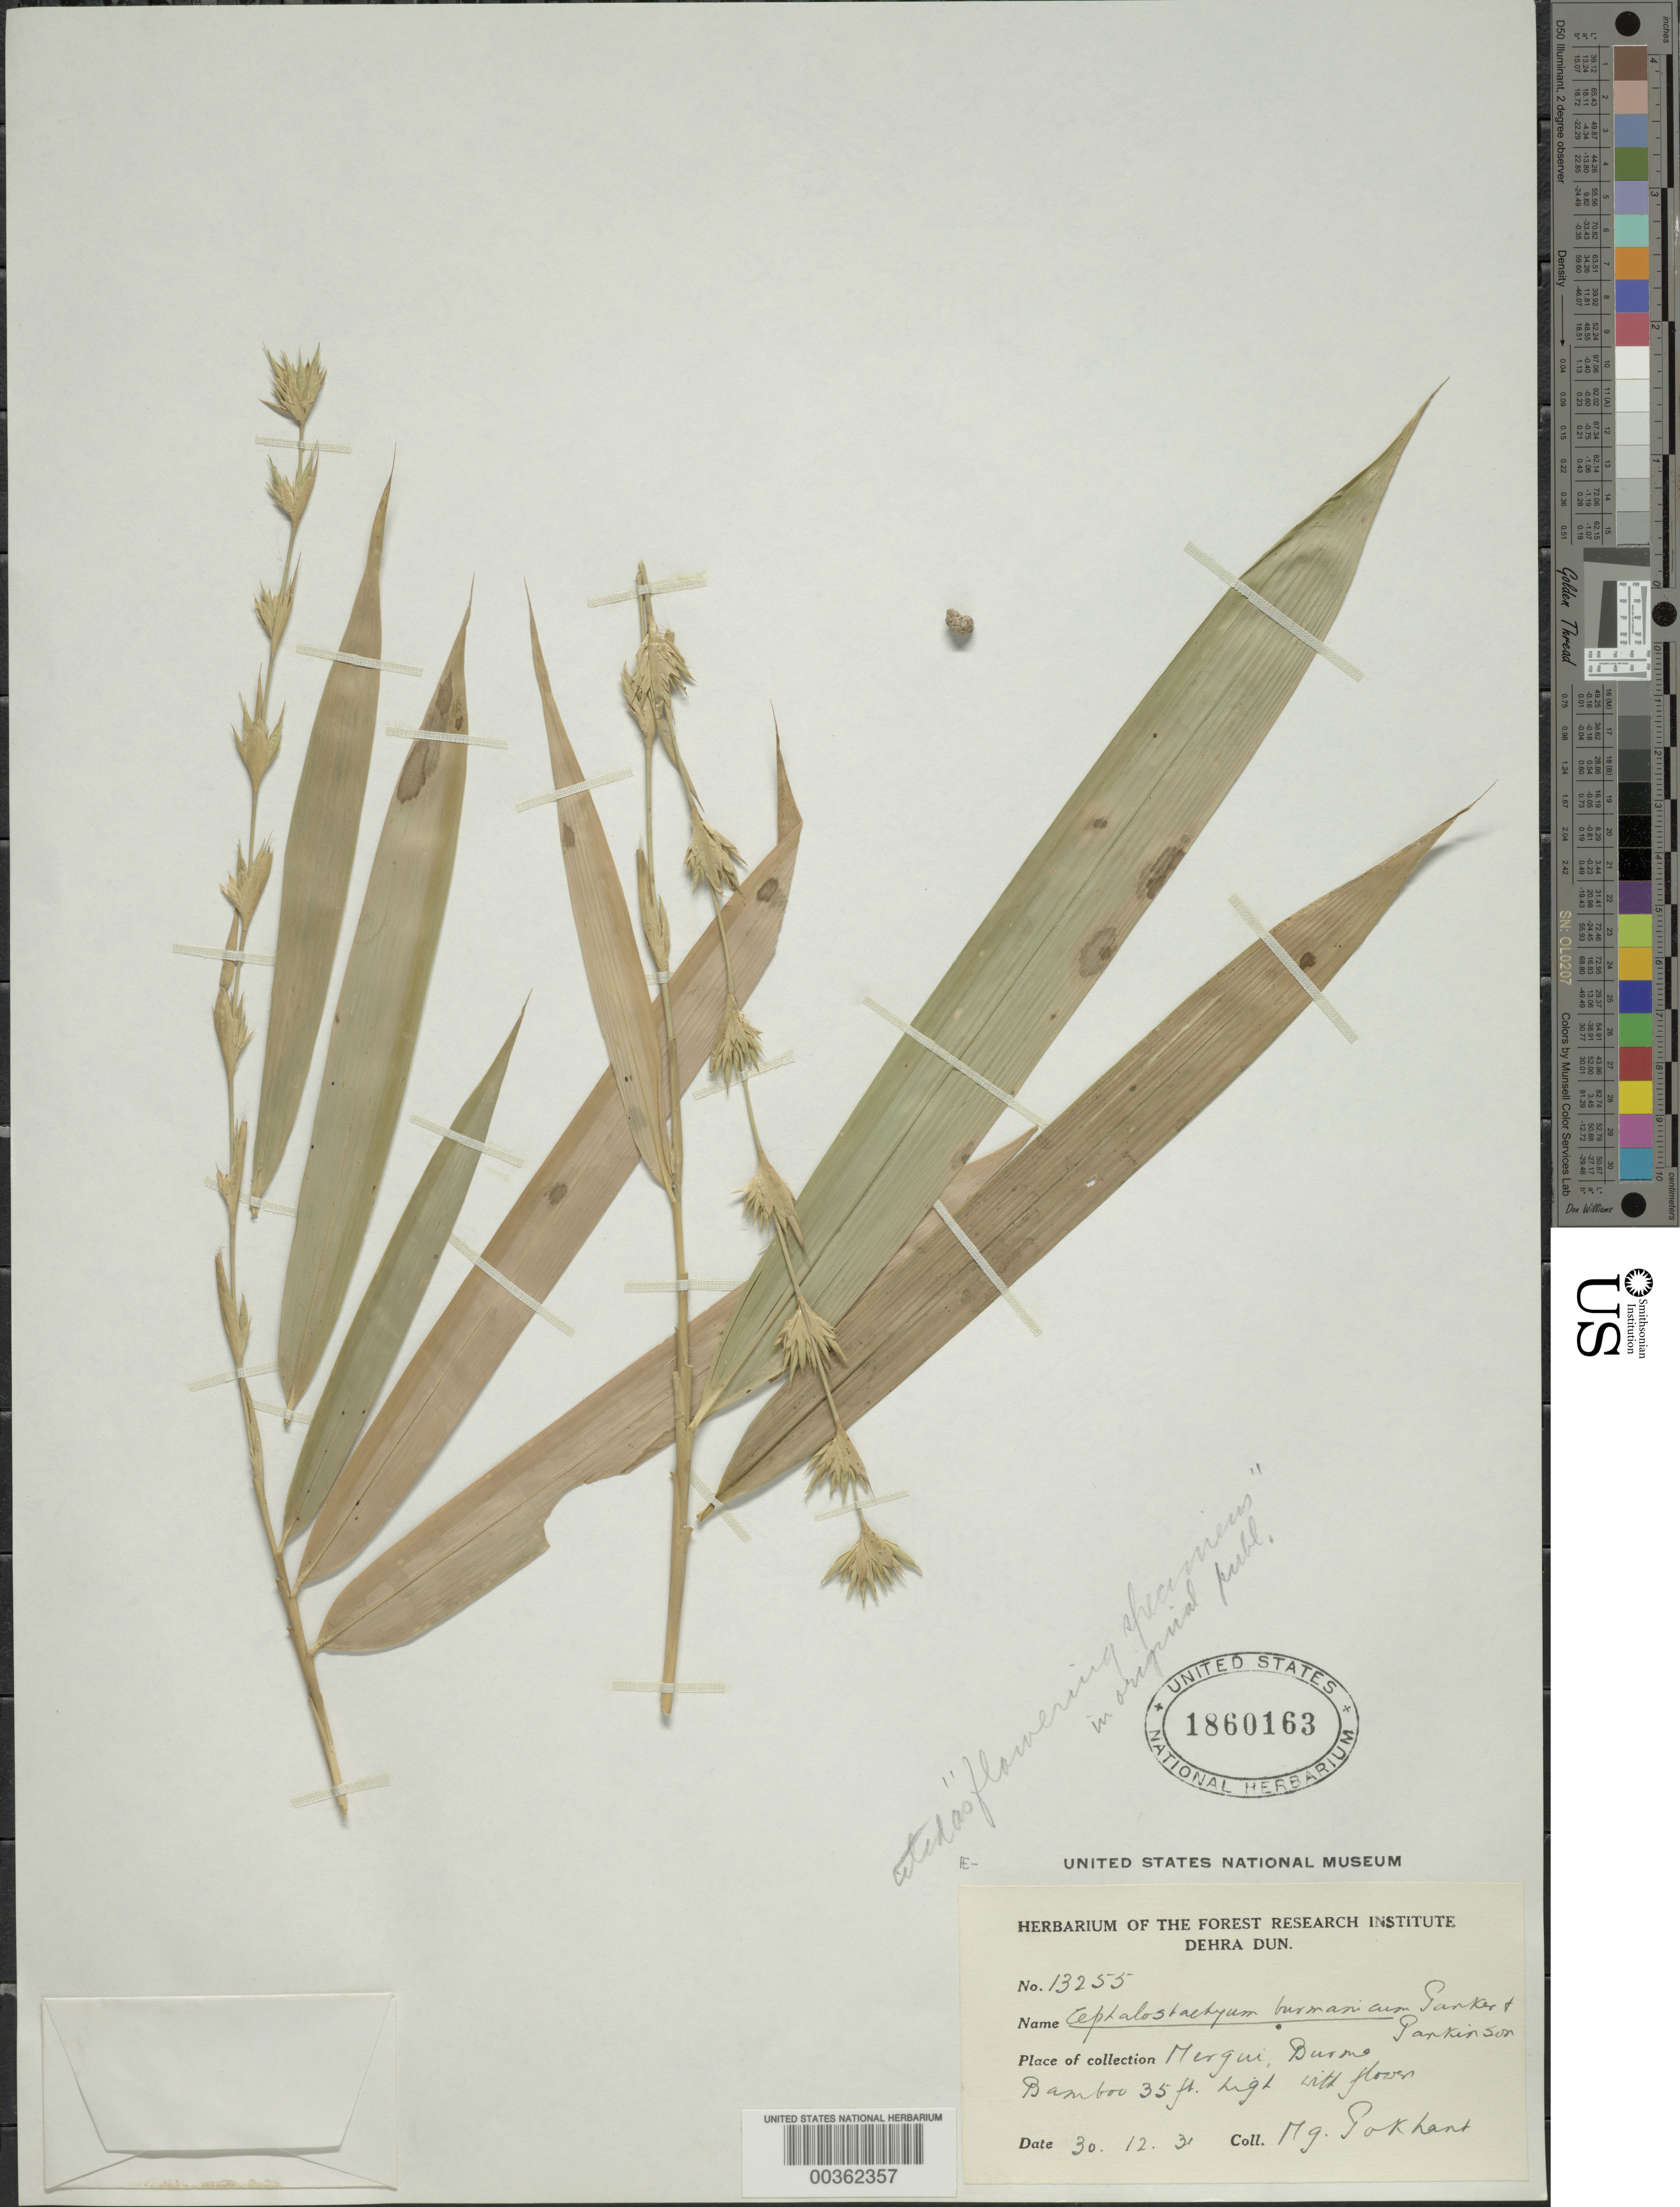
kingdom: Plantae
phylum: Tracheophyta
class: Liliopsida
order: Poales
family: Poaceae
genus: Cephalostachyum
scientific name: Cephalostachyum burmanicum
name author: R. Parker & C.E. Parkinson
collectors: G. Khant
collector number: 13255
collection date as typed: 30 Dec 1931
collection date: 1931-12-30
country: Myanmar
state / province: Magway / Tanintharyi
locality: Magwe District, Mergui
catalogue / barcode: US 1860163